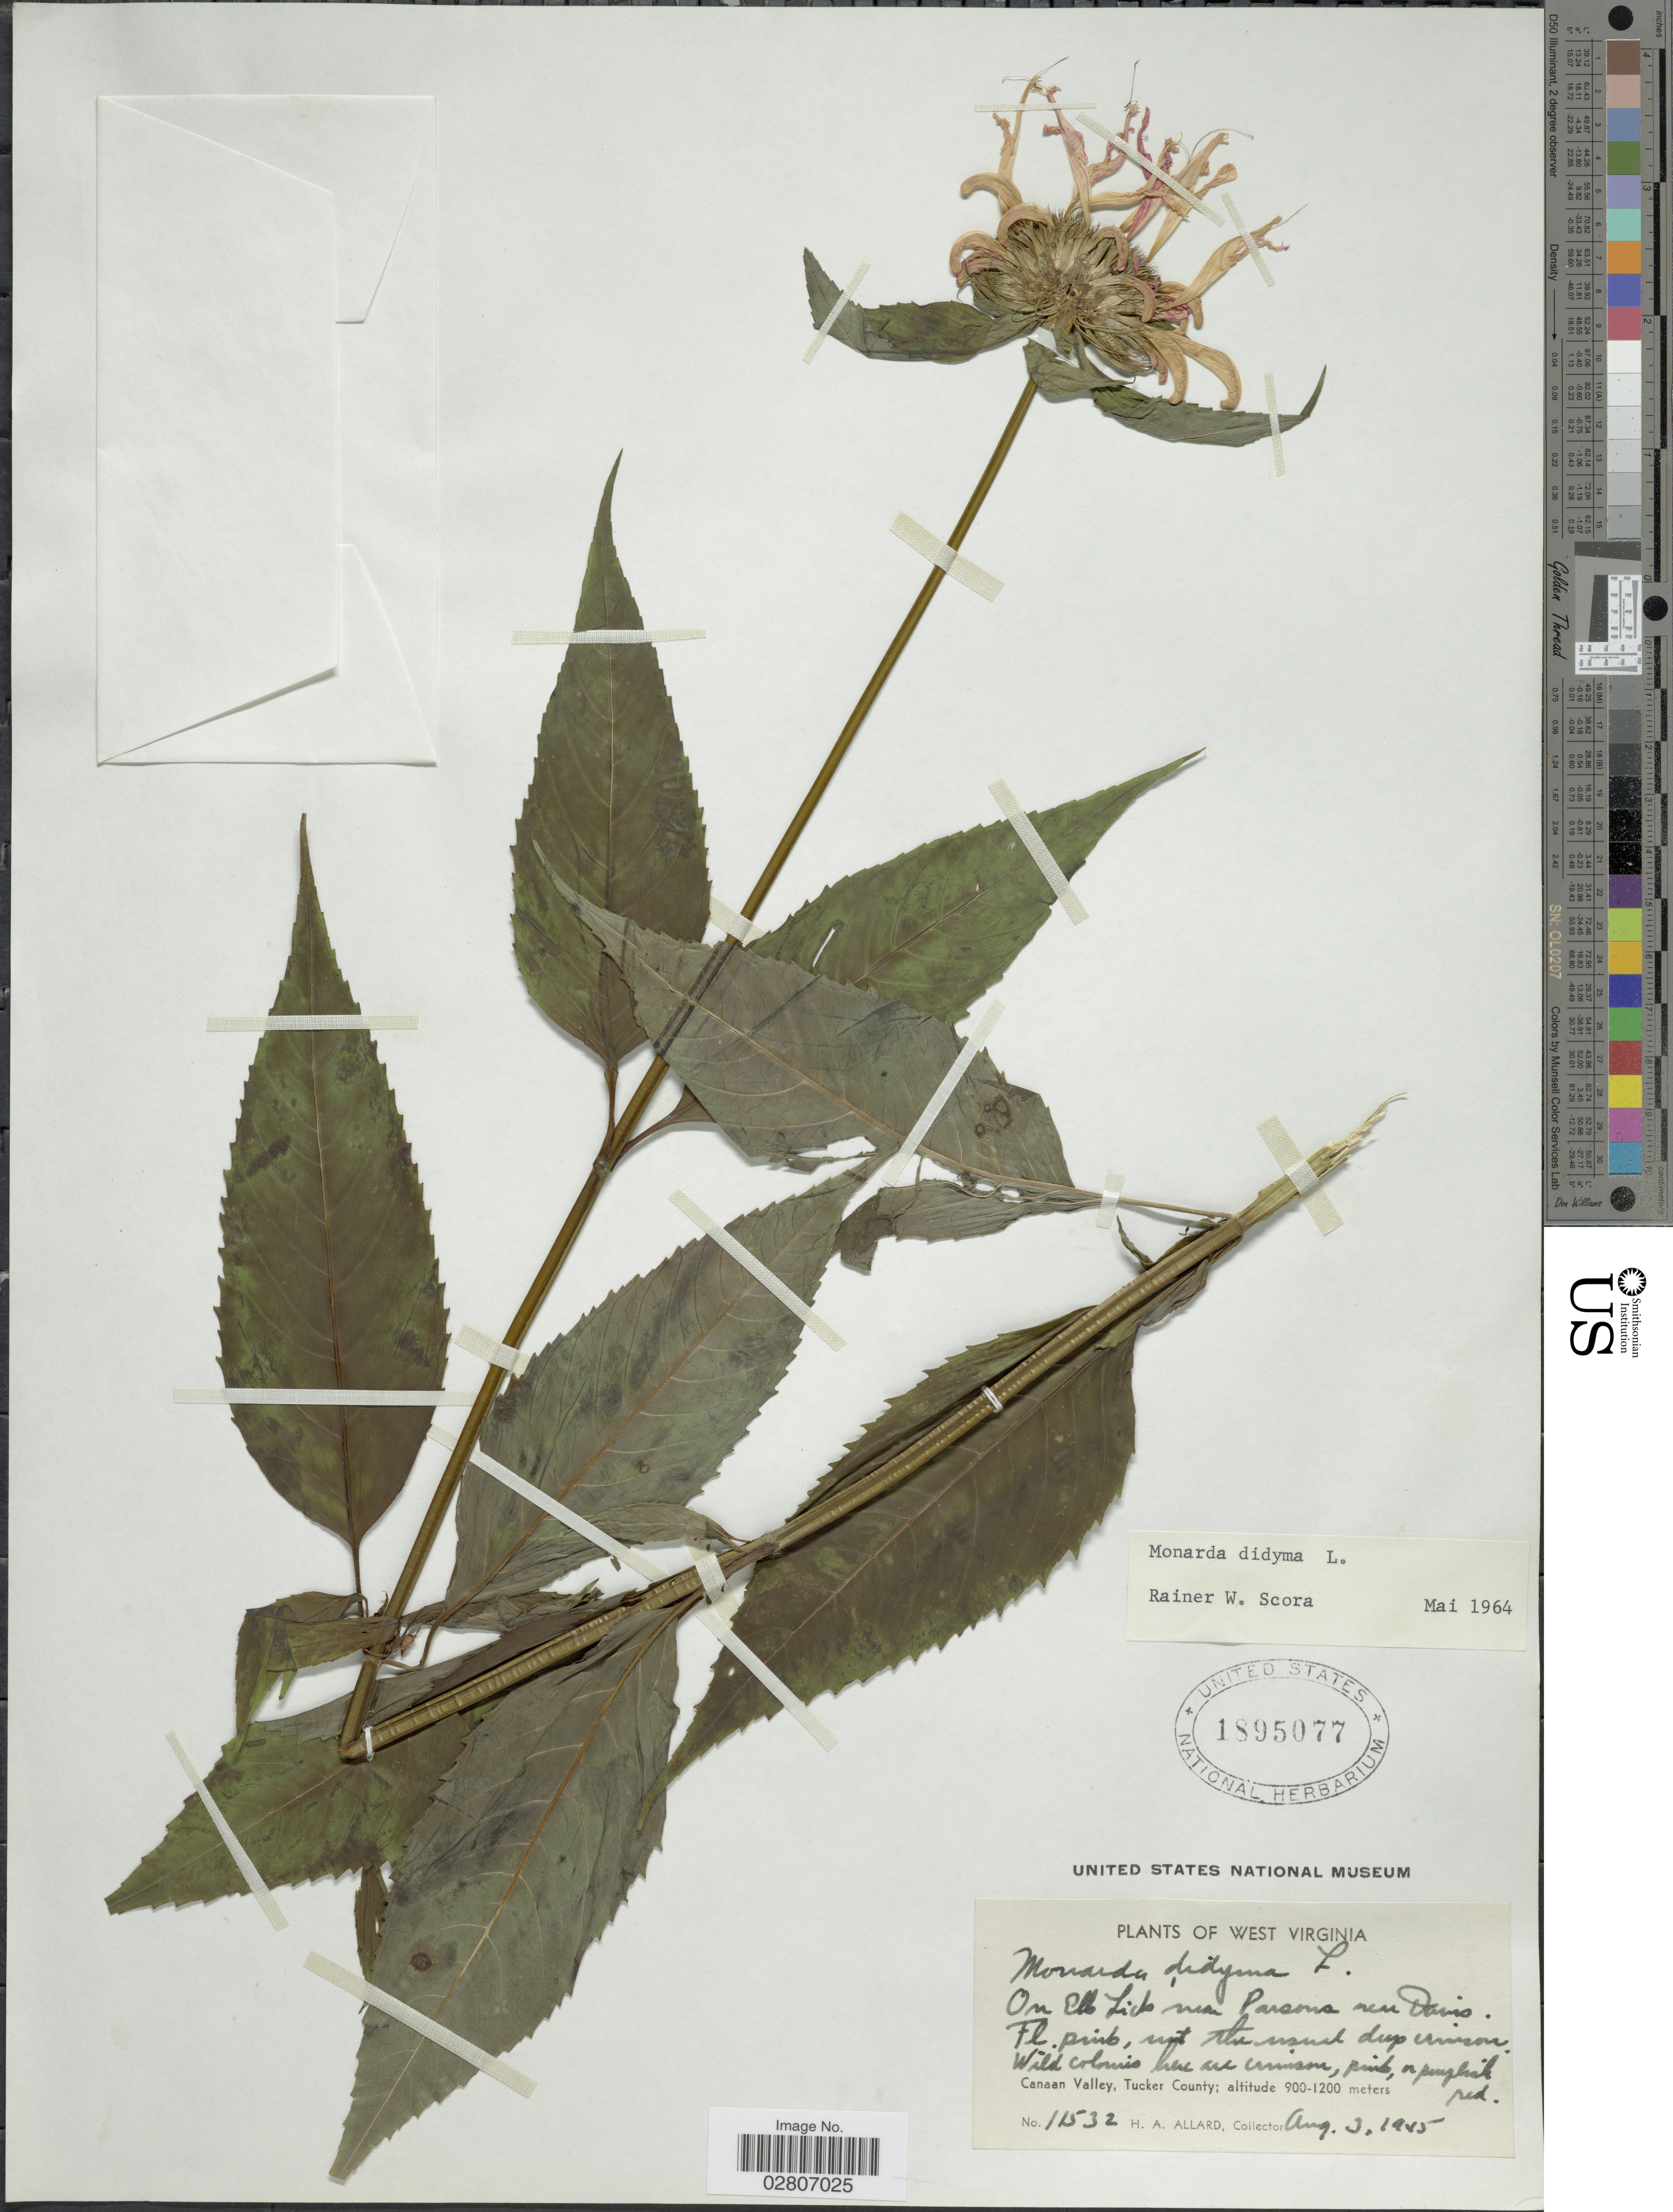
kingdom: Plantae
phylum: Tracheophyta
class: Magnoliopsida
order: Lamiales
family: Lamiaceae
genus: Monarda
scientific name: Monarda didyma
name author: L.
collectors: H. A. Allard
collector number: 11532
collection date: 1945-08-03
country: United States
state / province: West Virginia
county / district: Tucker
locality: On Elk Lick near Parsons near Davis. Canaan Valley, Tucker County.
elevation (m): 900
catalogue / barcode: US 1895077